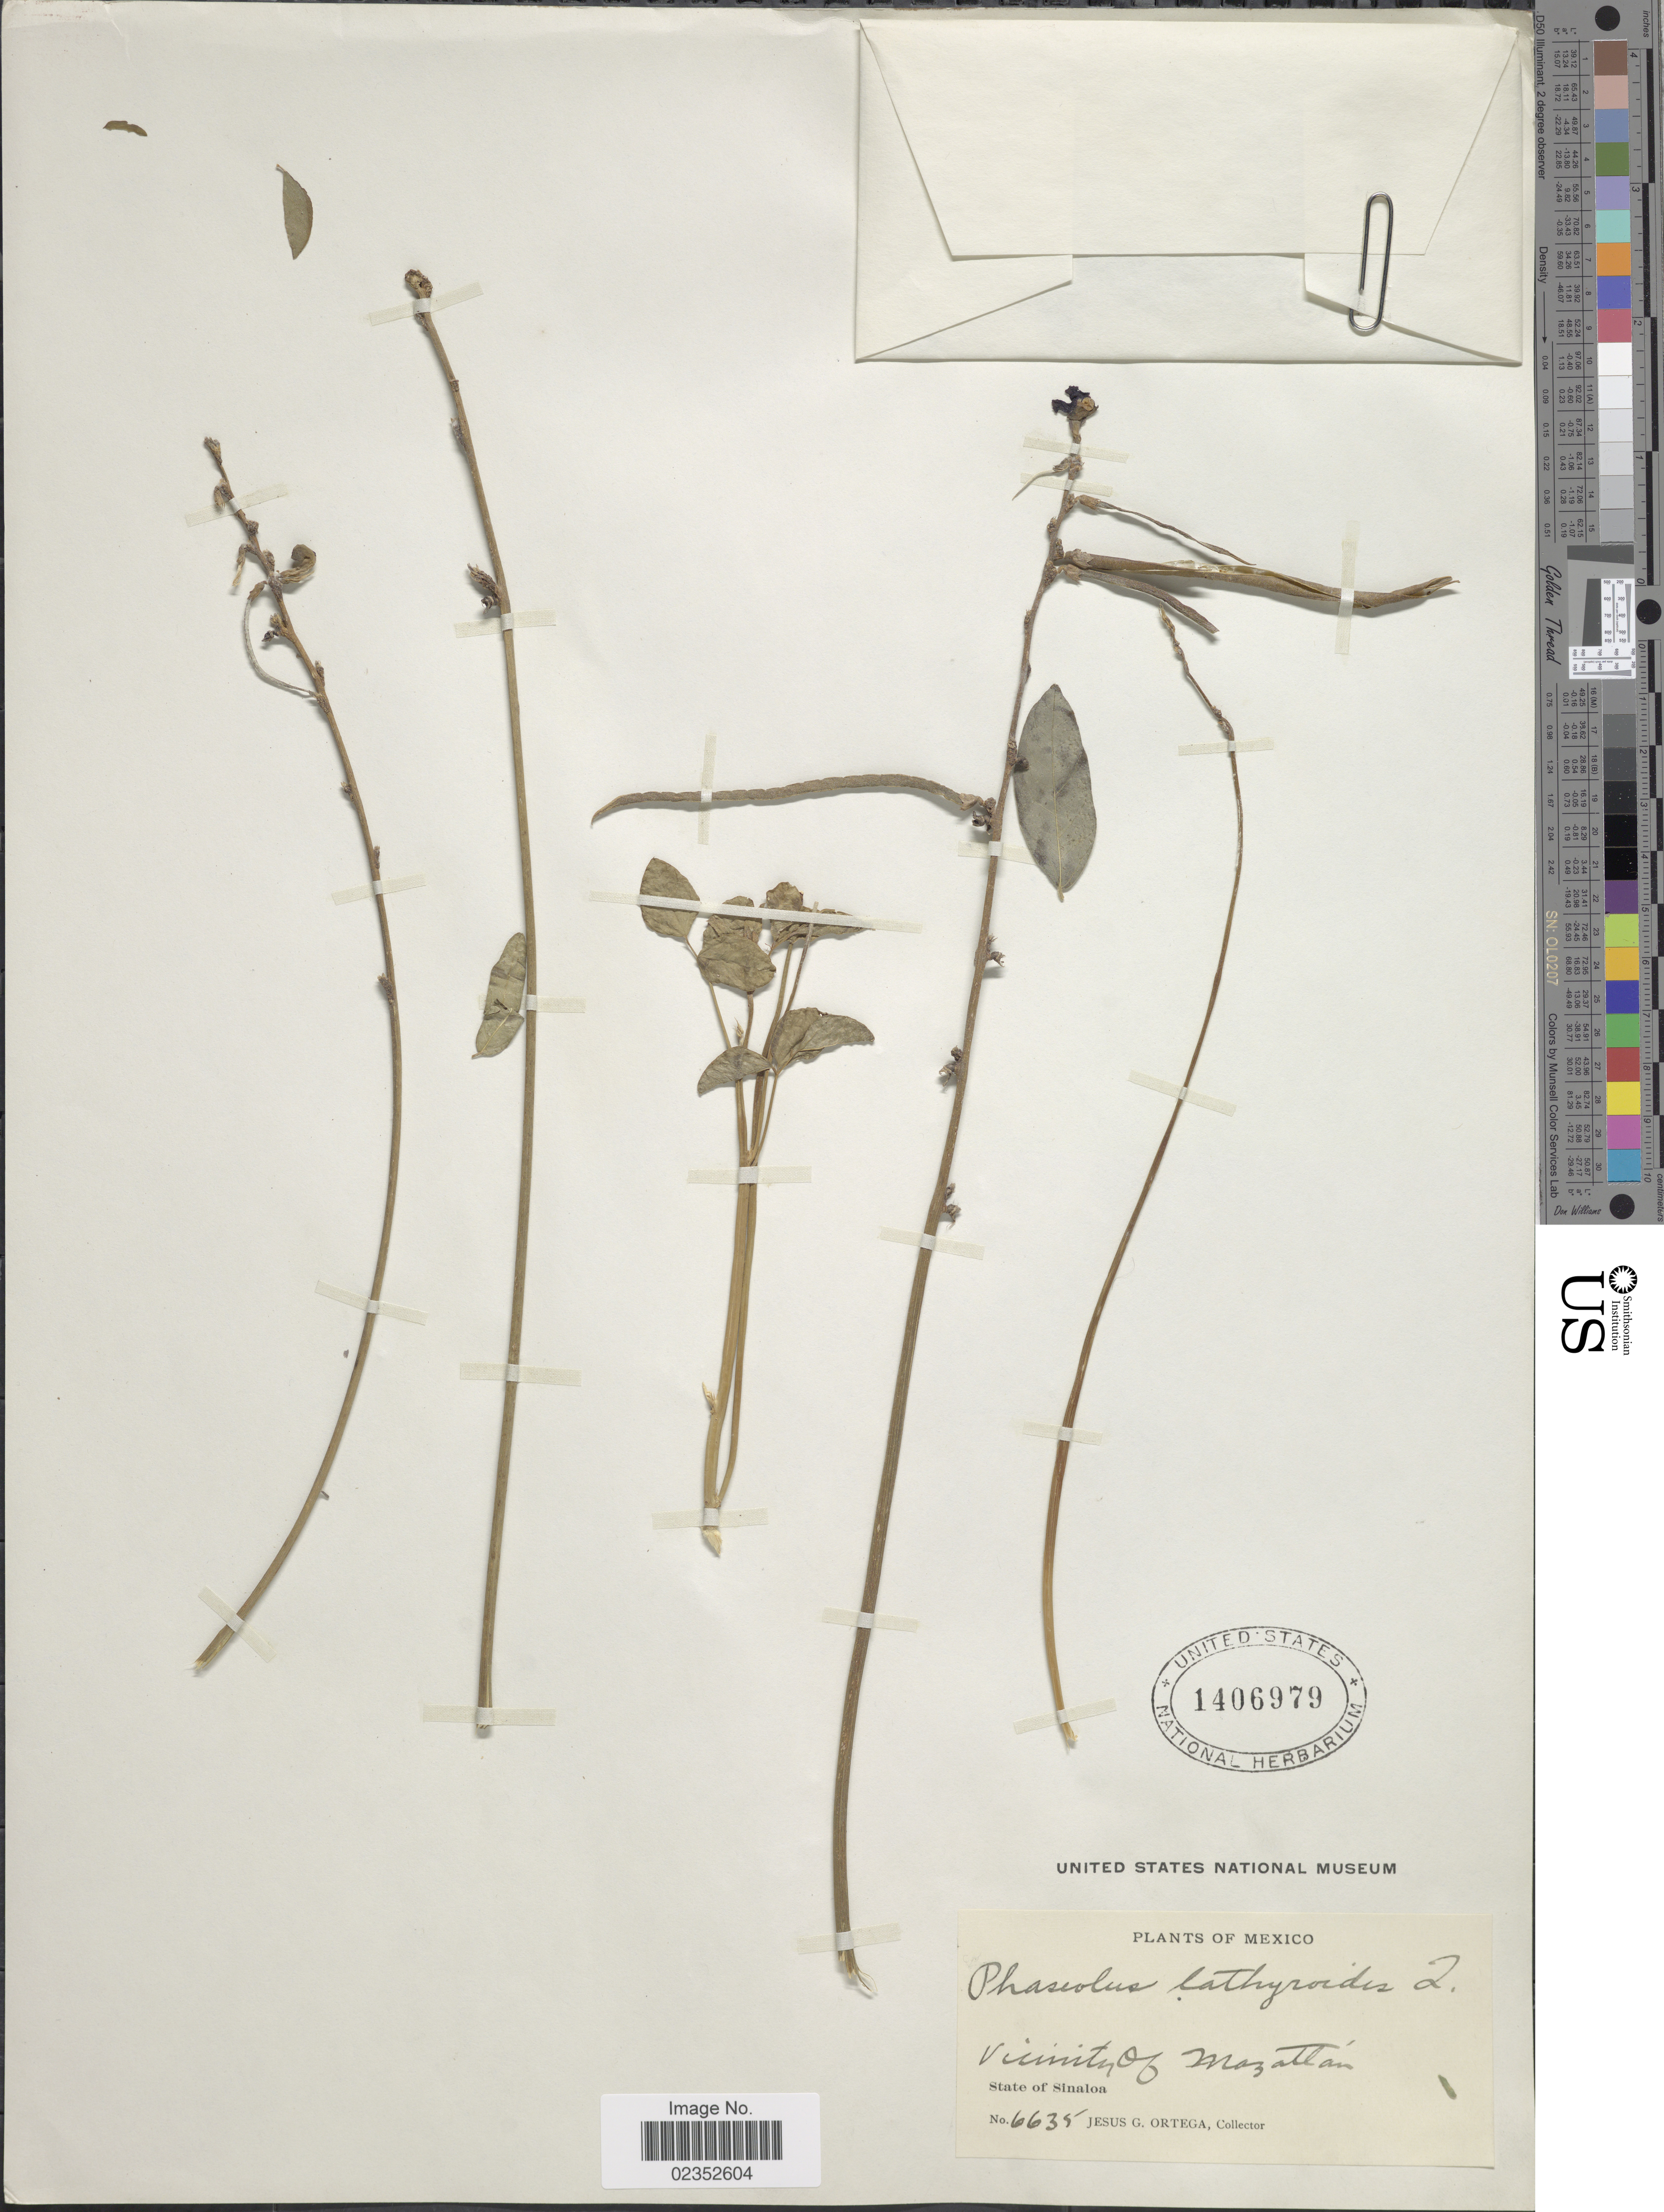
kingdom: Plantae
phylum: Tracheophyta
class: Magnoliopsida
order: Fabales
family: Fabaceae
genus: Macroptilium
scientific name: Macroptilium lathyroides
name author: (L.) Urb.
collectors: J. Ortega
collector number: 6635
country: Mexico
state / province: Sinaloa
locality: Vicinity of Mozatlan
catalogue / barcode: US 1406979